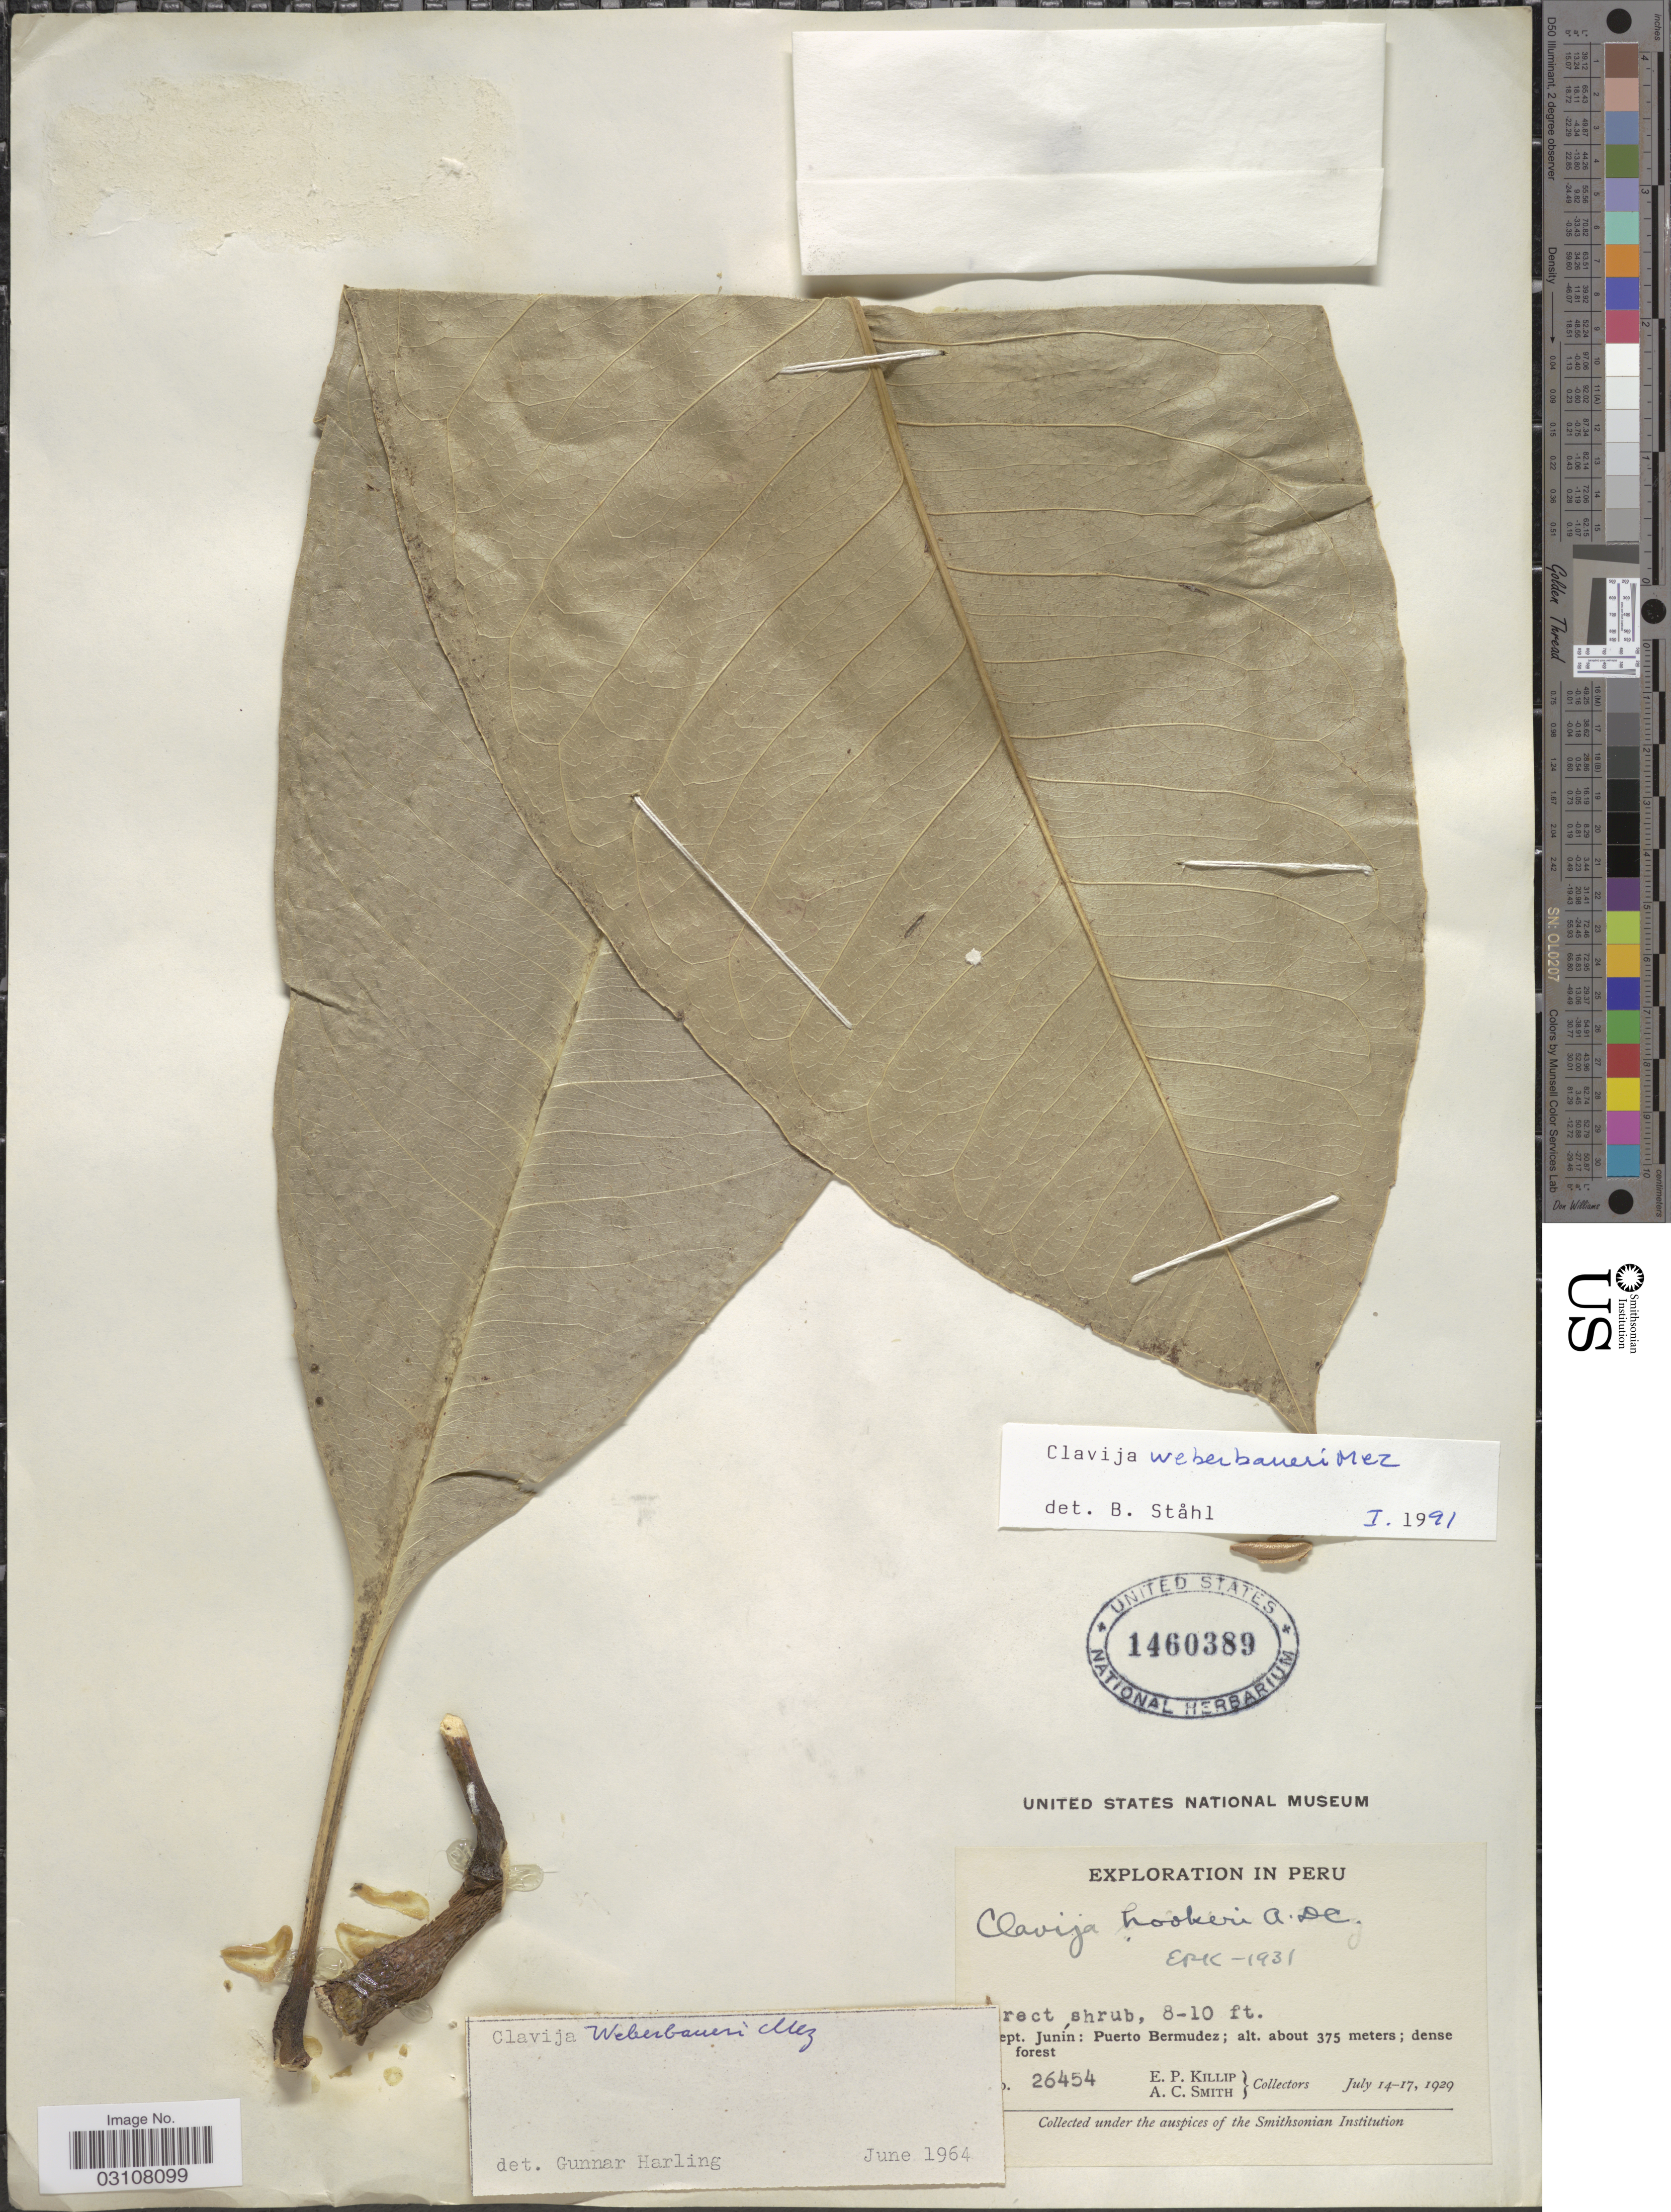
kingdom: Plantae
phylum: Tracheophyta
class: Magnoliopsida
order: Ericales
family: Primulaceae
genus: Clavija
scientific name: Clavija weberbaueri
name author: Mez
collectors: E. P. Killip & A. C. Smith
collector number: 26454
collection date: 1929-07-14/1929-07-17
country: Peru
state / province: Junín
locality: Dept. Junín: Puerto Bermudez.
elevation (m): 375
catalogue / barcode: US 1460389